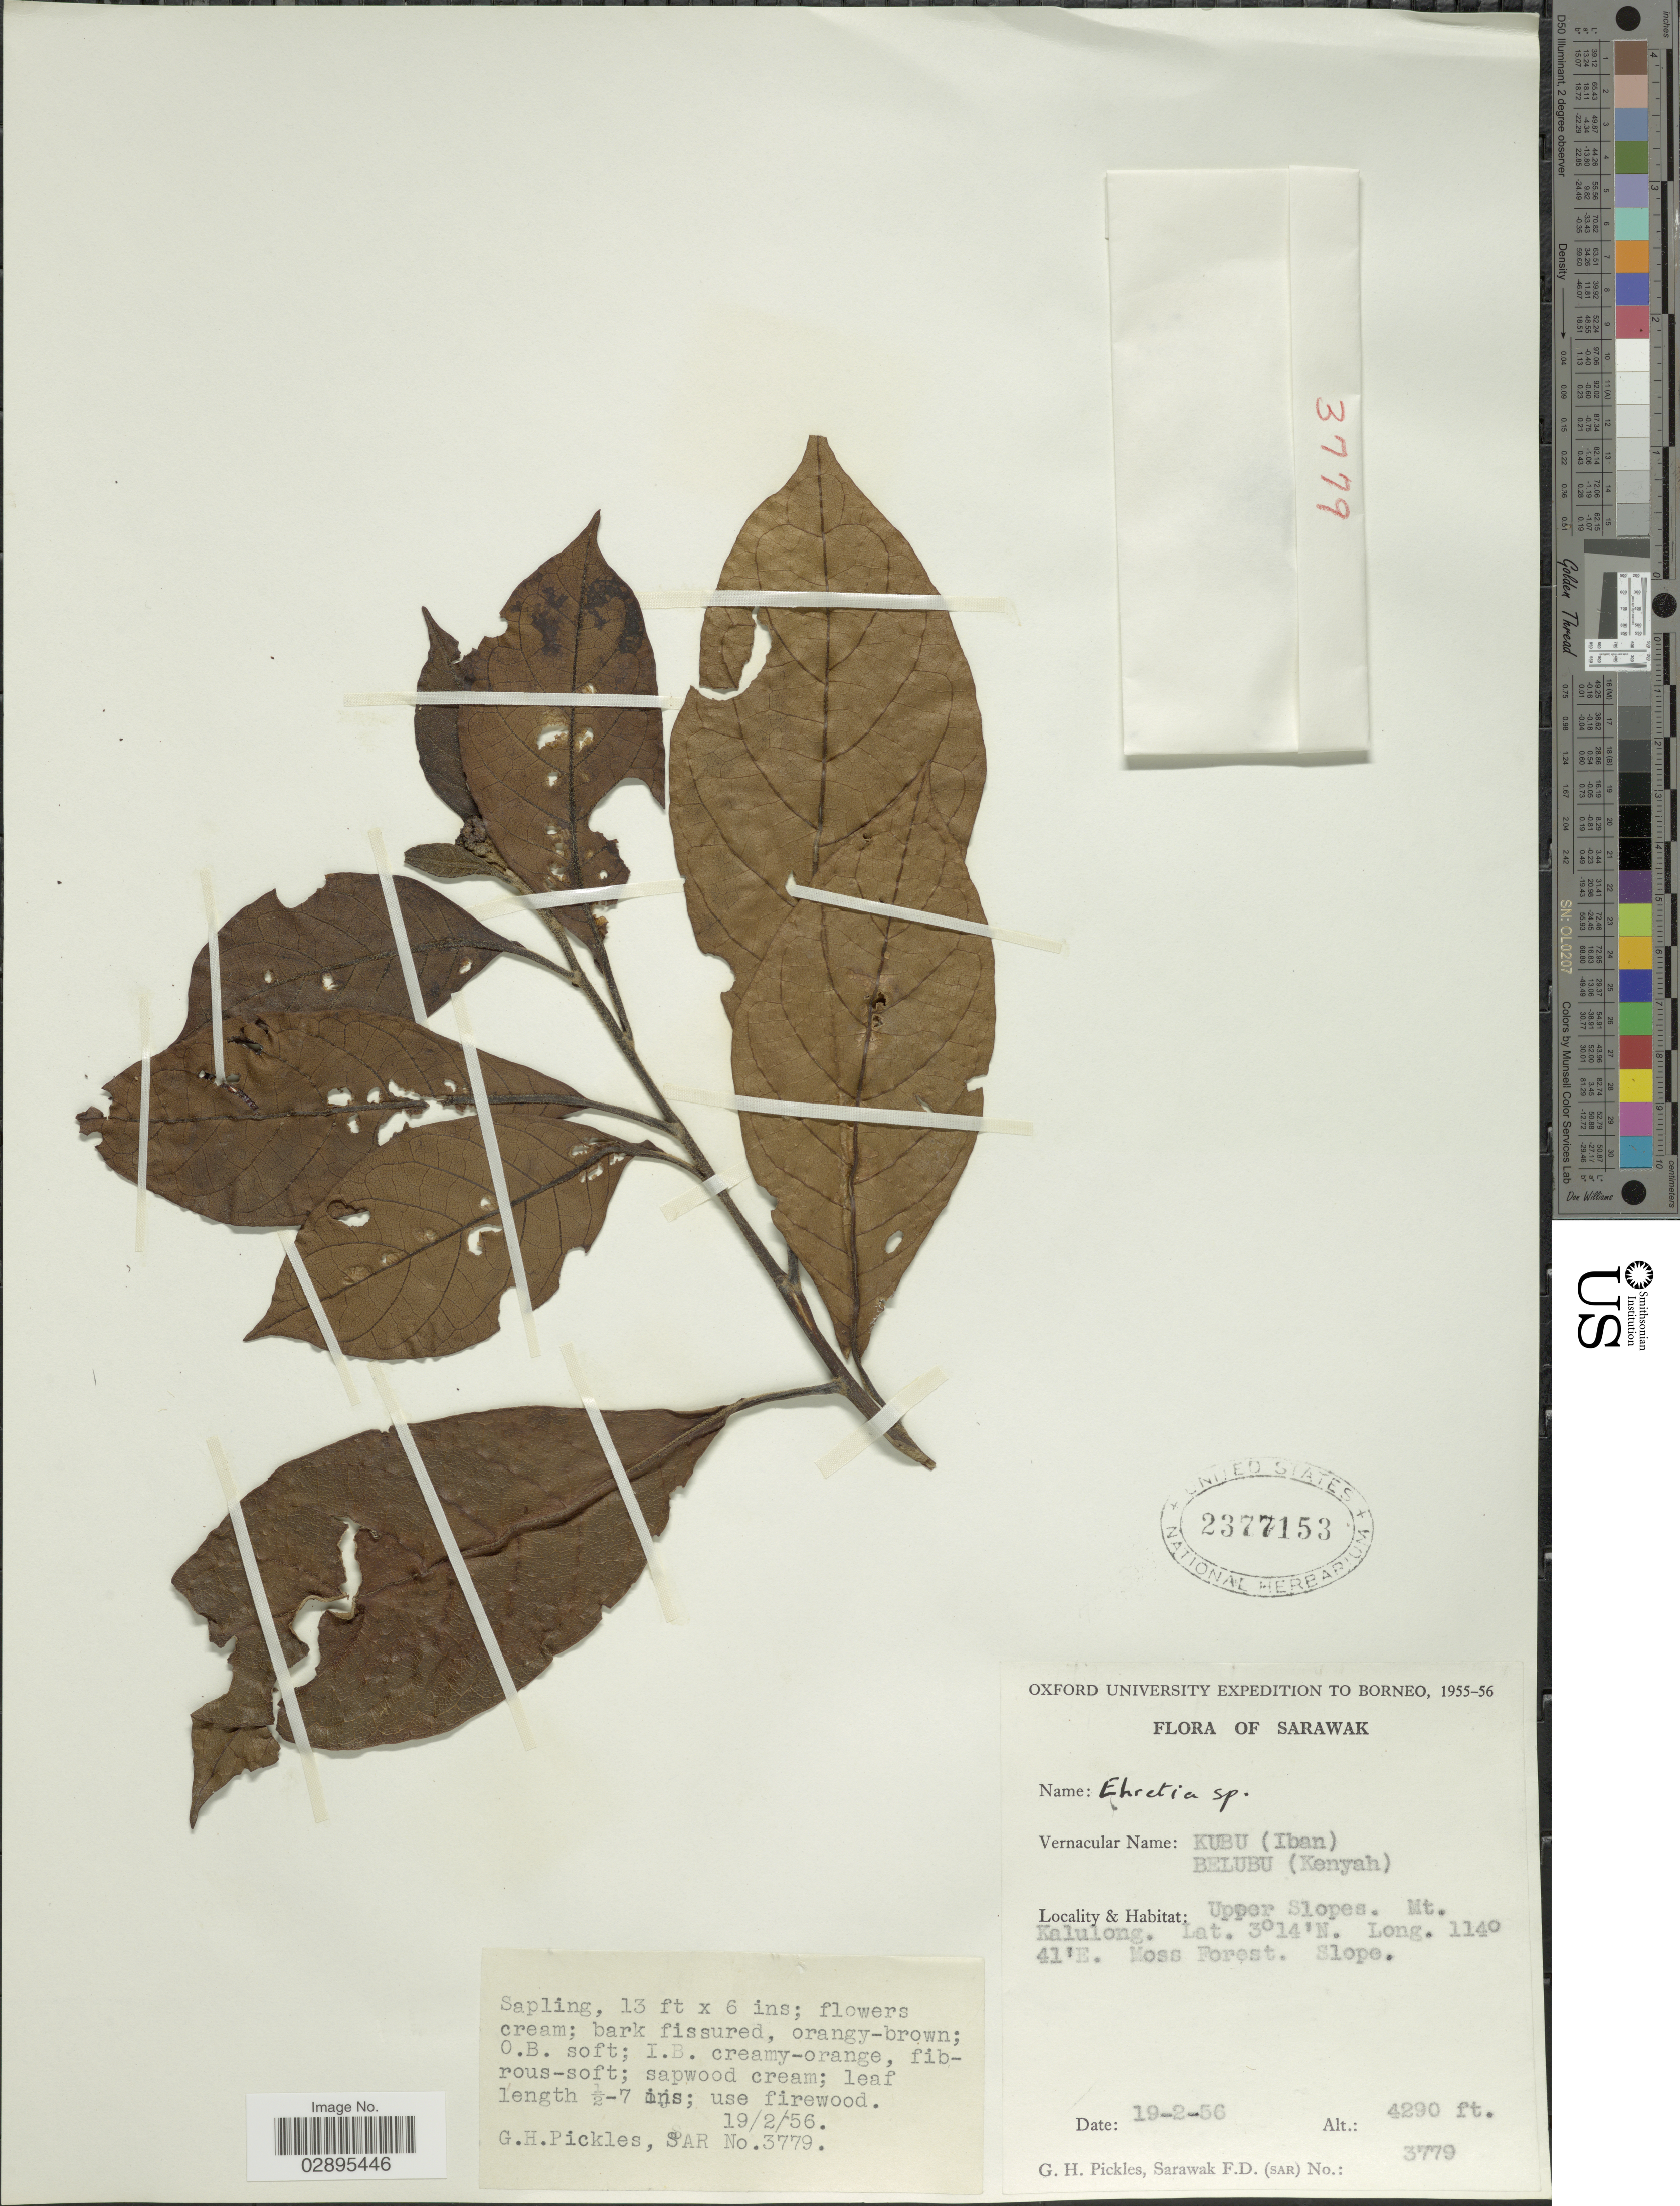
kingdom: Plantae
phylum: Tracheophyta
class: Magnoliopsida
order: Boraginales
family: Ehretiaceae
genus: Ehretia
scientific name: Ehretia sp.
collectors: G. Pickles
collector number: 3779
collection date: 1956-02-19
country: Malaysia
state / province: Sarawak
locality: Upper Slopes. Mt. Kalulong. Moss Forest.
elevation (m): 1308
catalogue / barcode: US 2377153